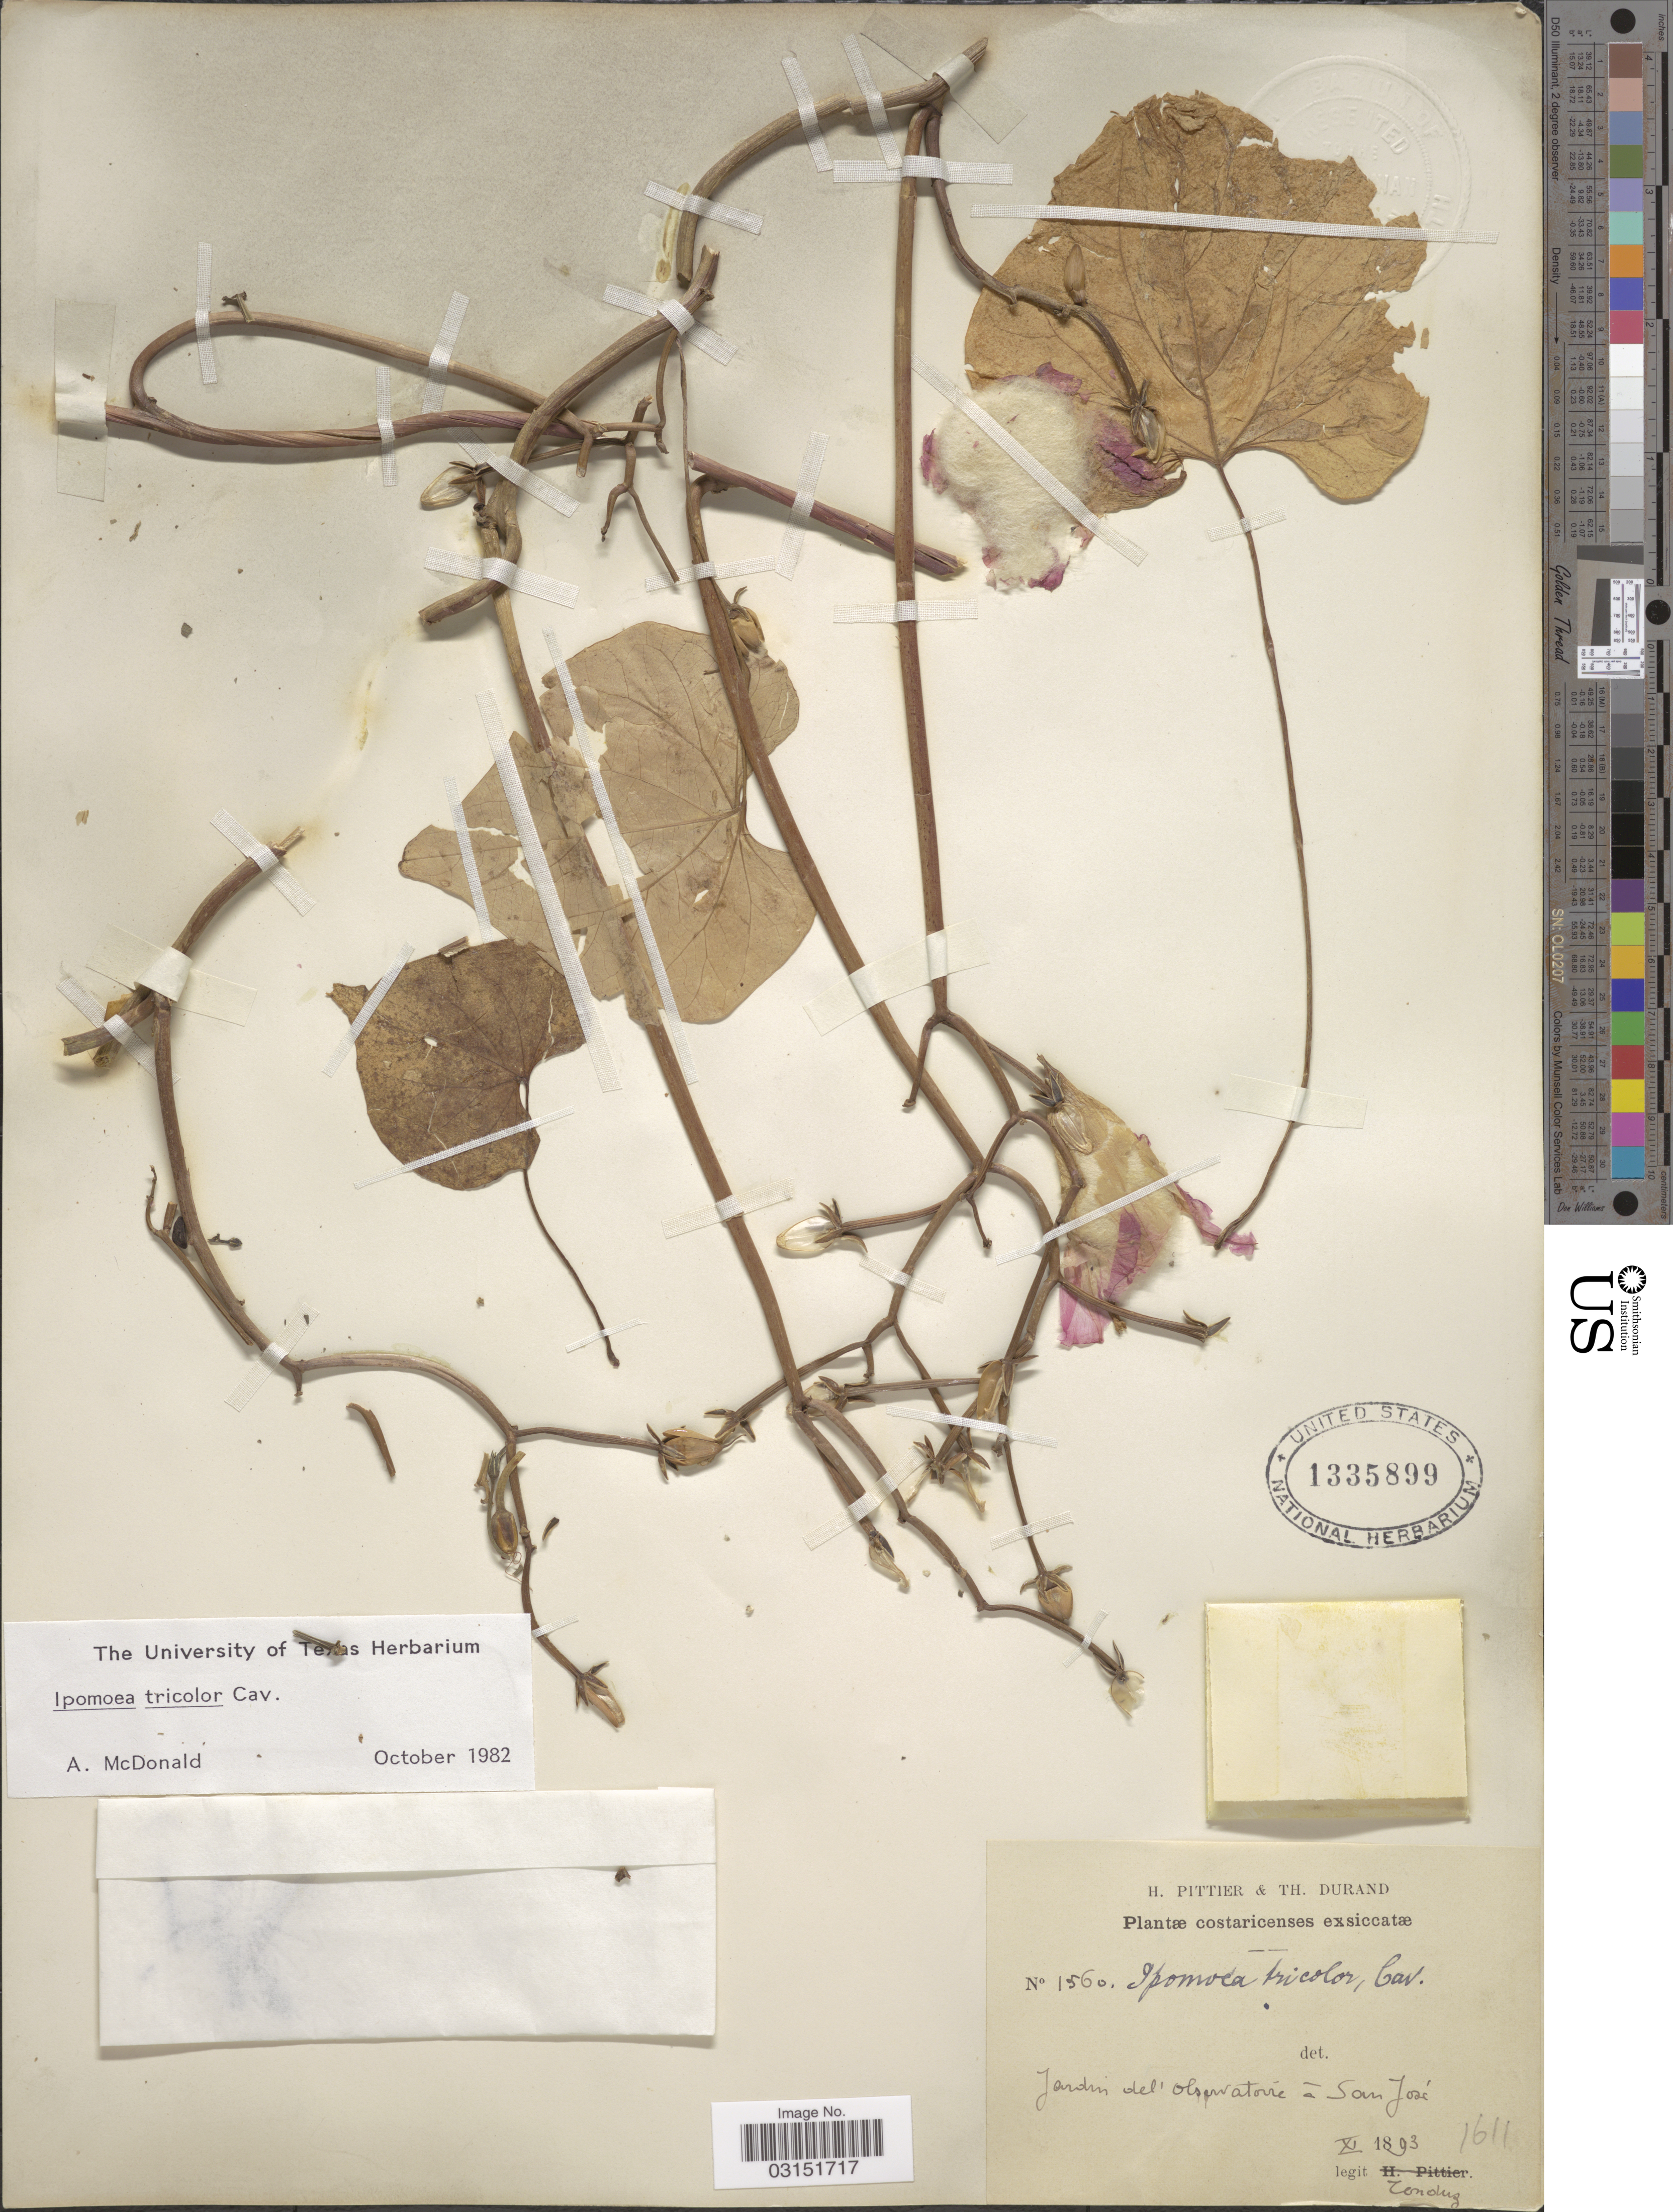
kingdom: Plantae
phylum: Tracheophyta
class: Magnoliopsida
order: Solanales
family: Convolvulaceae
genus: Ipomoea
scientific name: Ipomoea tricolor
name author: Cav.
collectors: Tonduz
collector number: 1560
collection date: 1893-11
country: Costa Rica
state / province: San José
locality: Jardin del 'Observatoire à San José.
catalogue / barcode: US 1335899